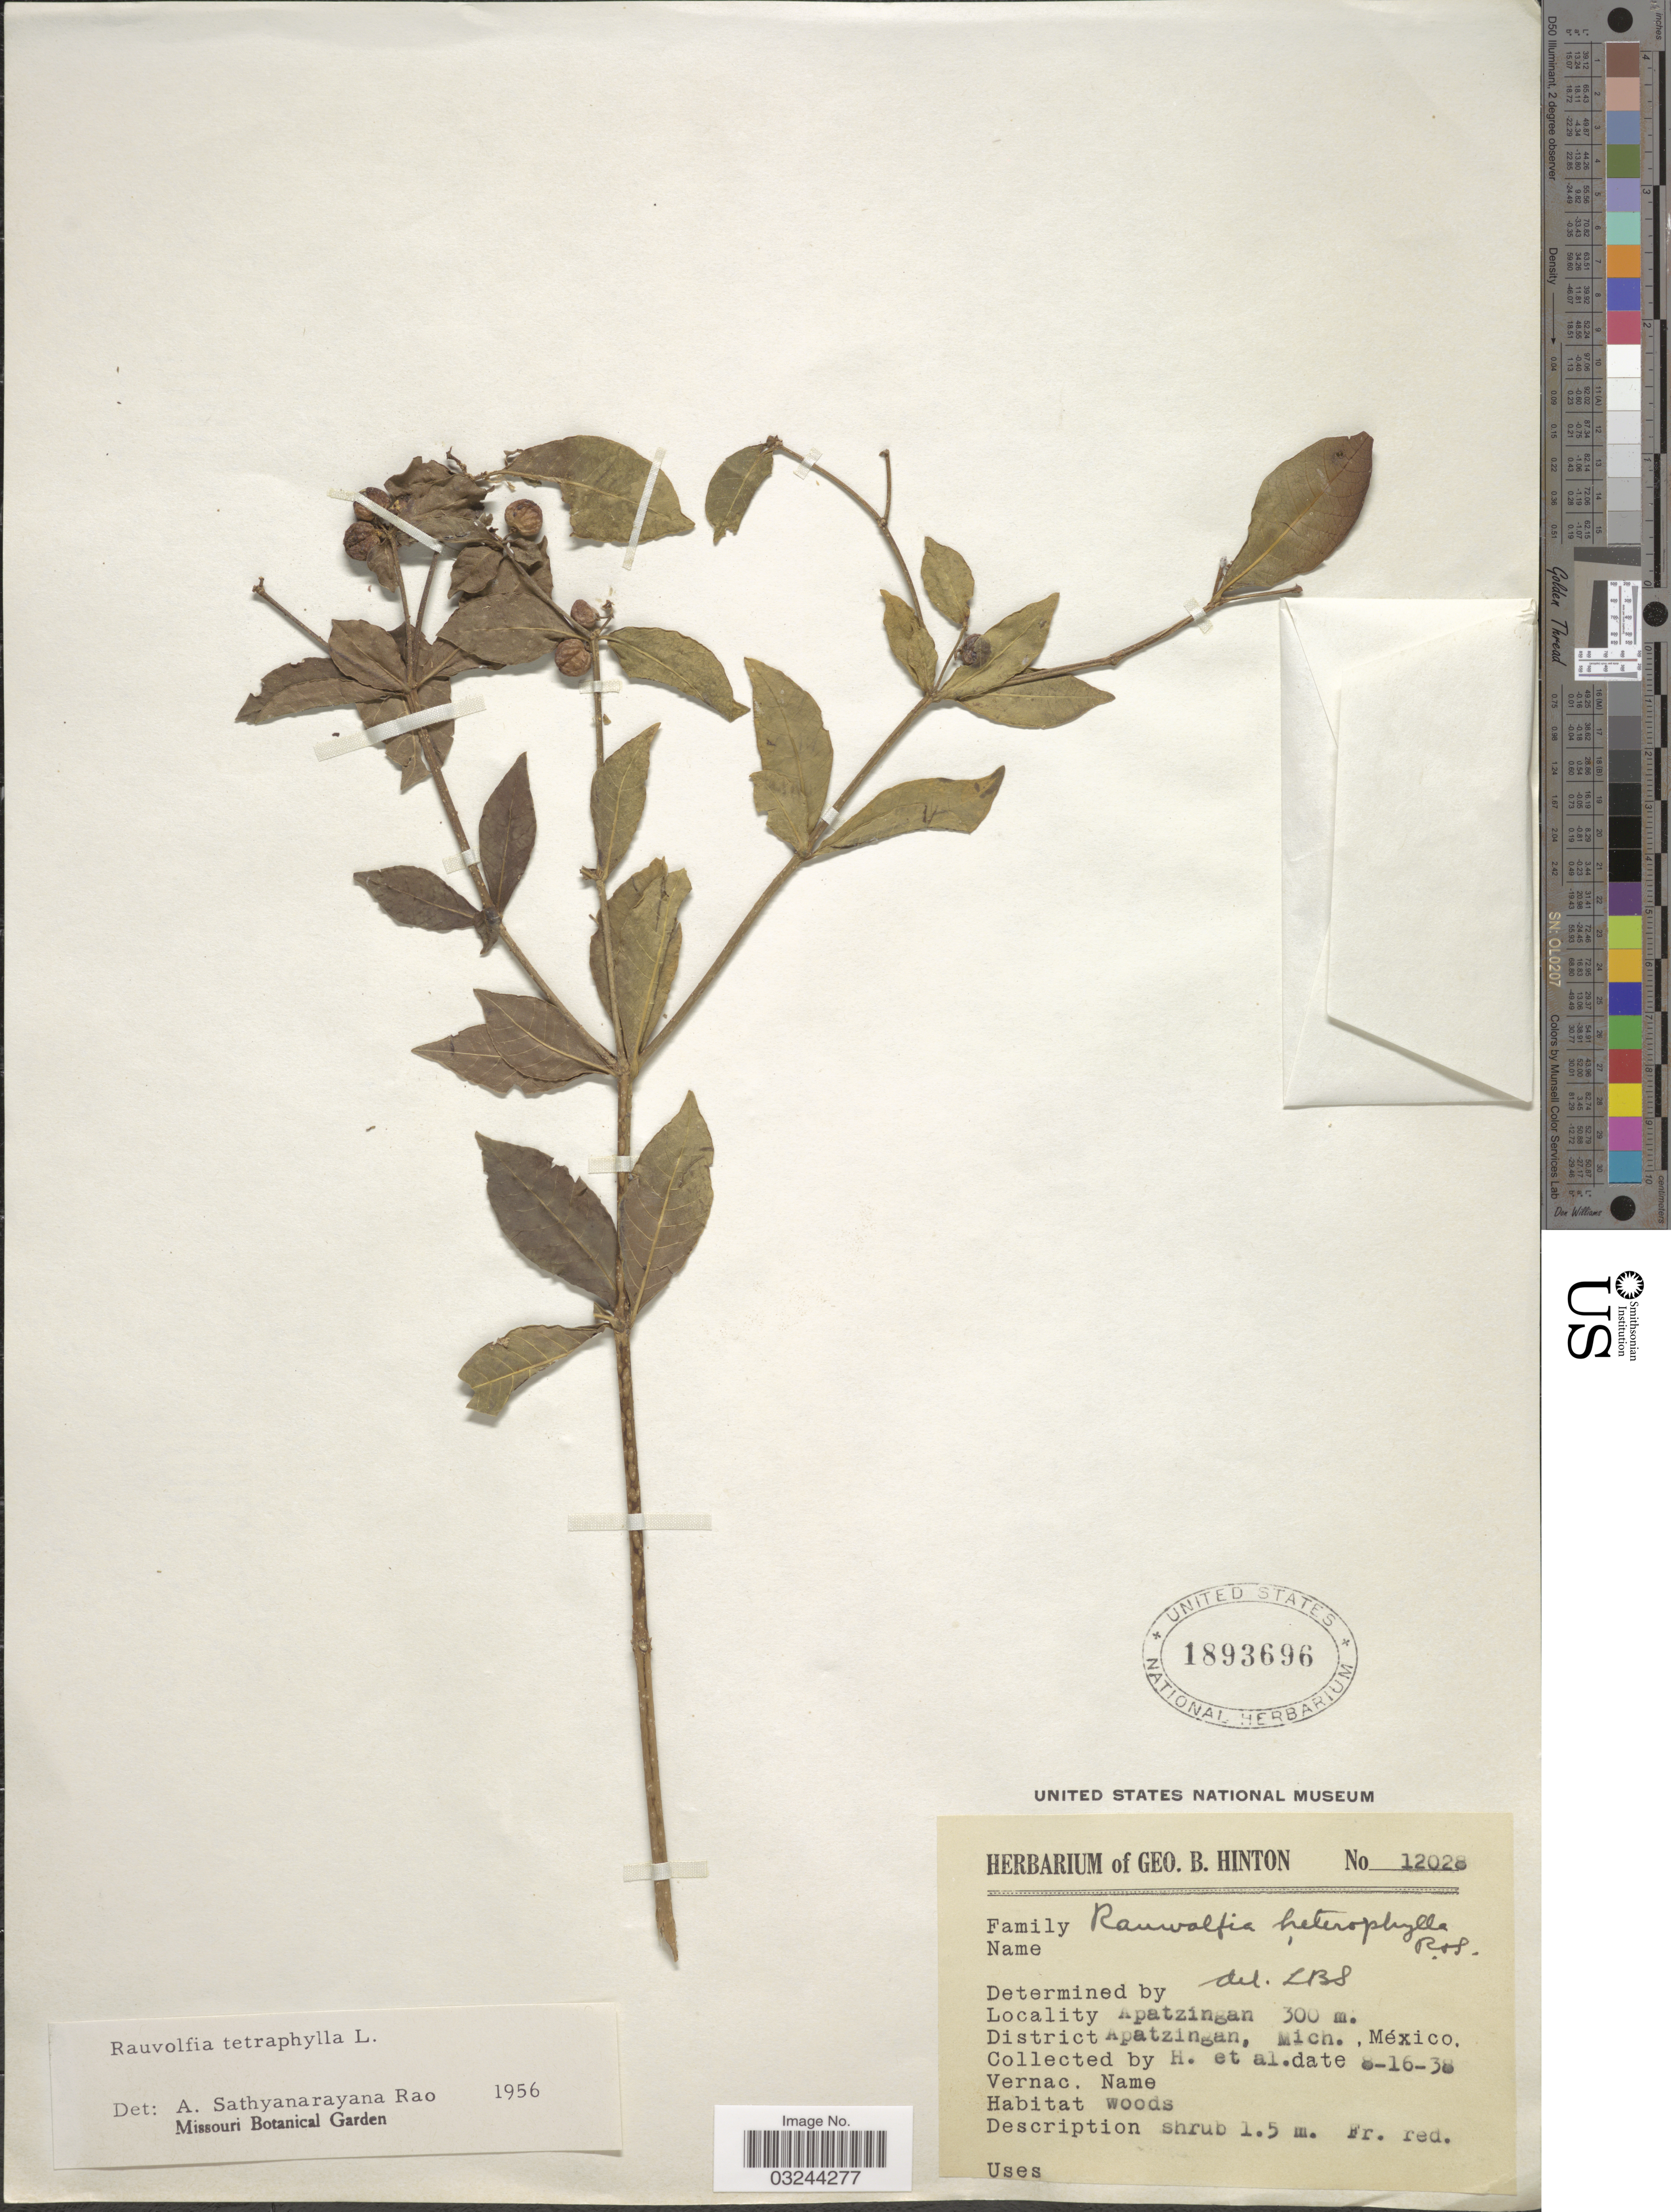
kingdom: Plantae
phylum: Tracheophyta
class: Magnoliopsida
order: Gentianales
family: Apocynaceae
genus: Rauvolfia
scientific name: Rauvolfia tetraphylla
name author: L.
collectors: G. B. Hinton & et al.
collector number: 12028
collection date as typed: Transcribed d/m/y: 16/8/38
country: Mexico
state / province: Michoacán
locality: Apatzingan, District Apatzingan.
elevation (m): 300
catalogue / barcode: US 1893696